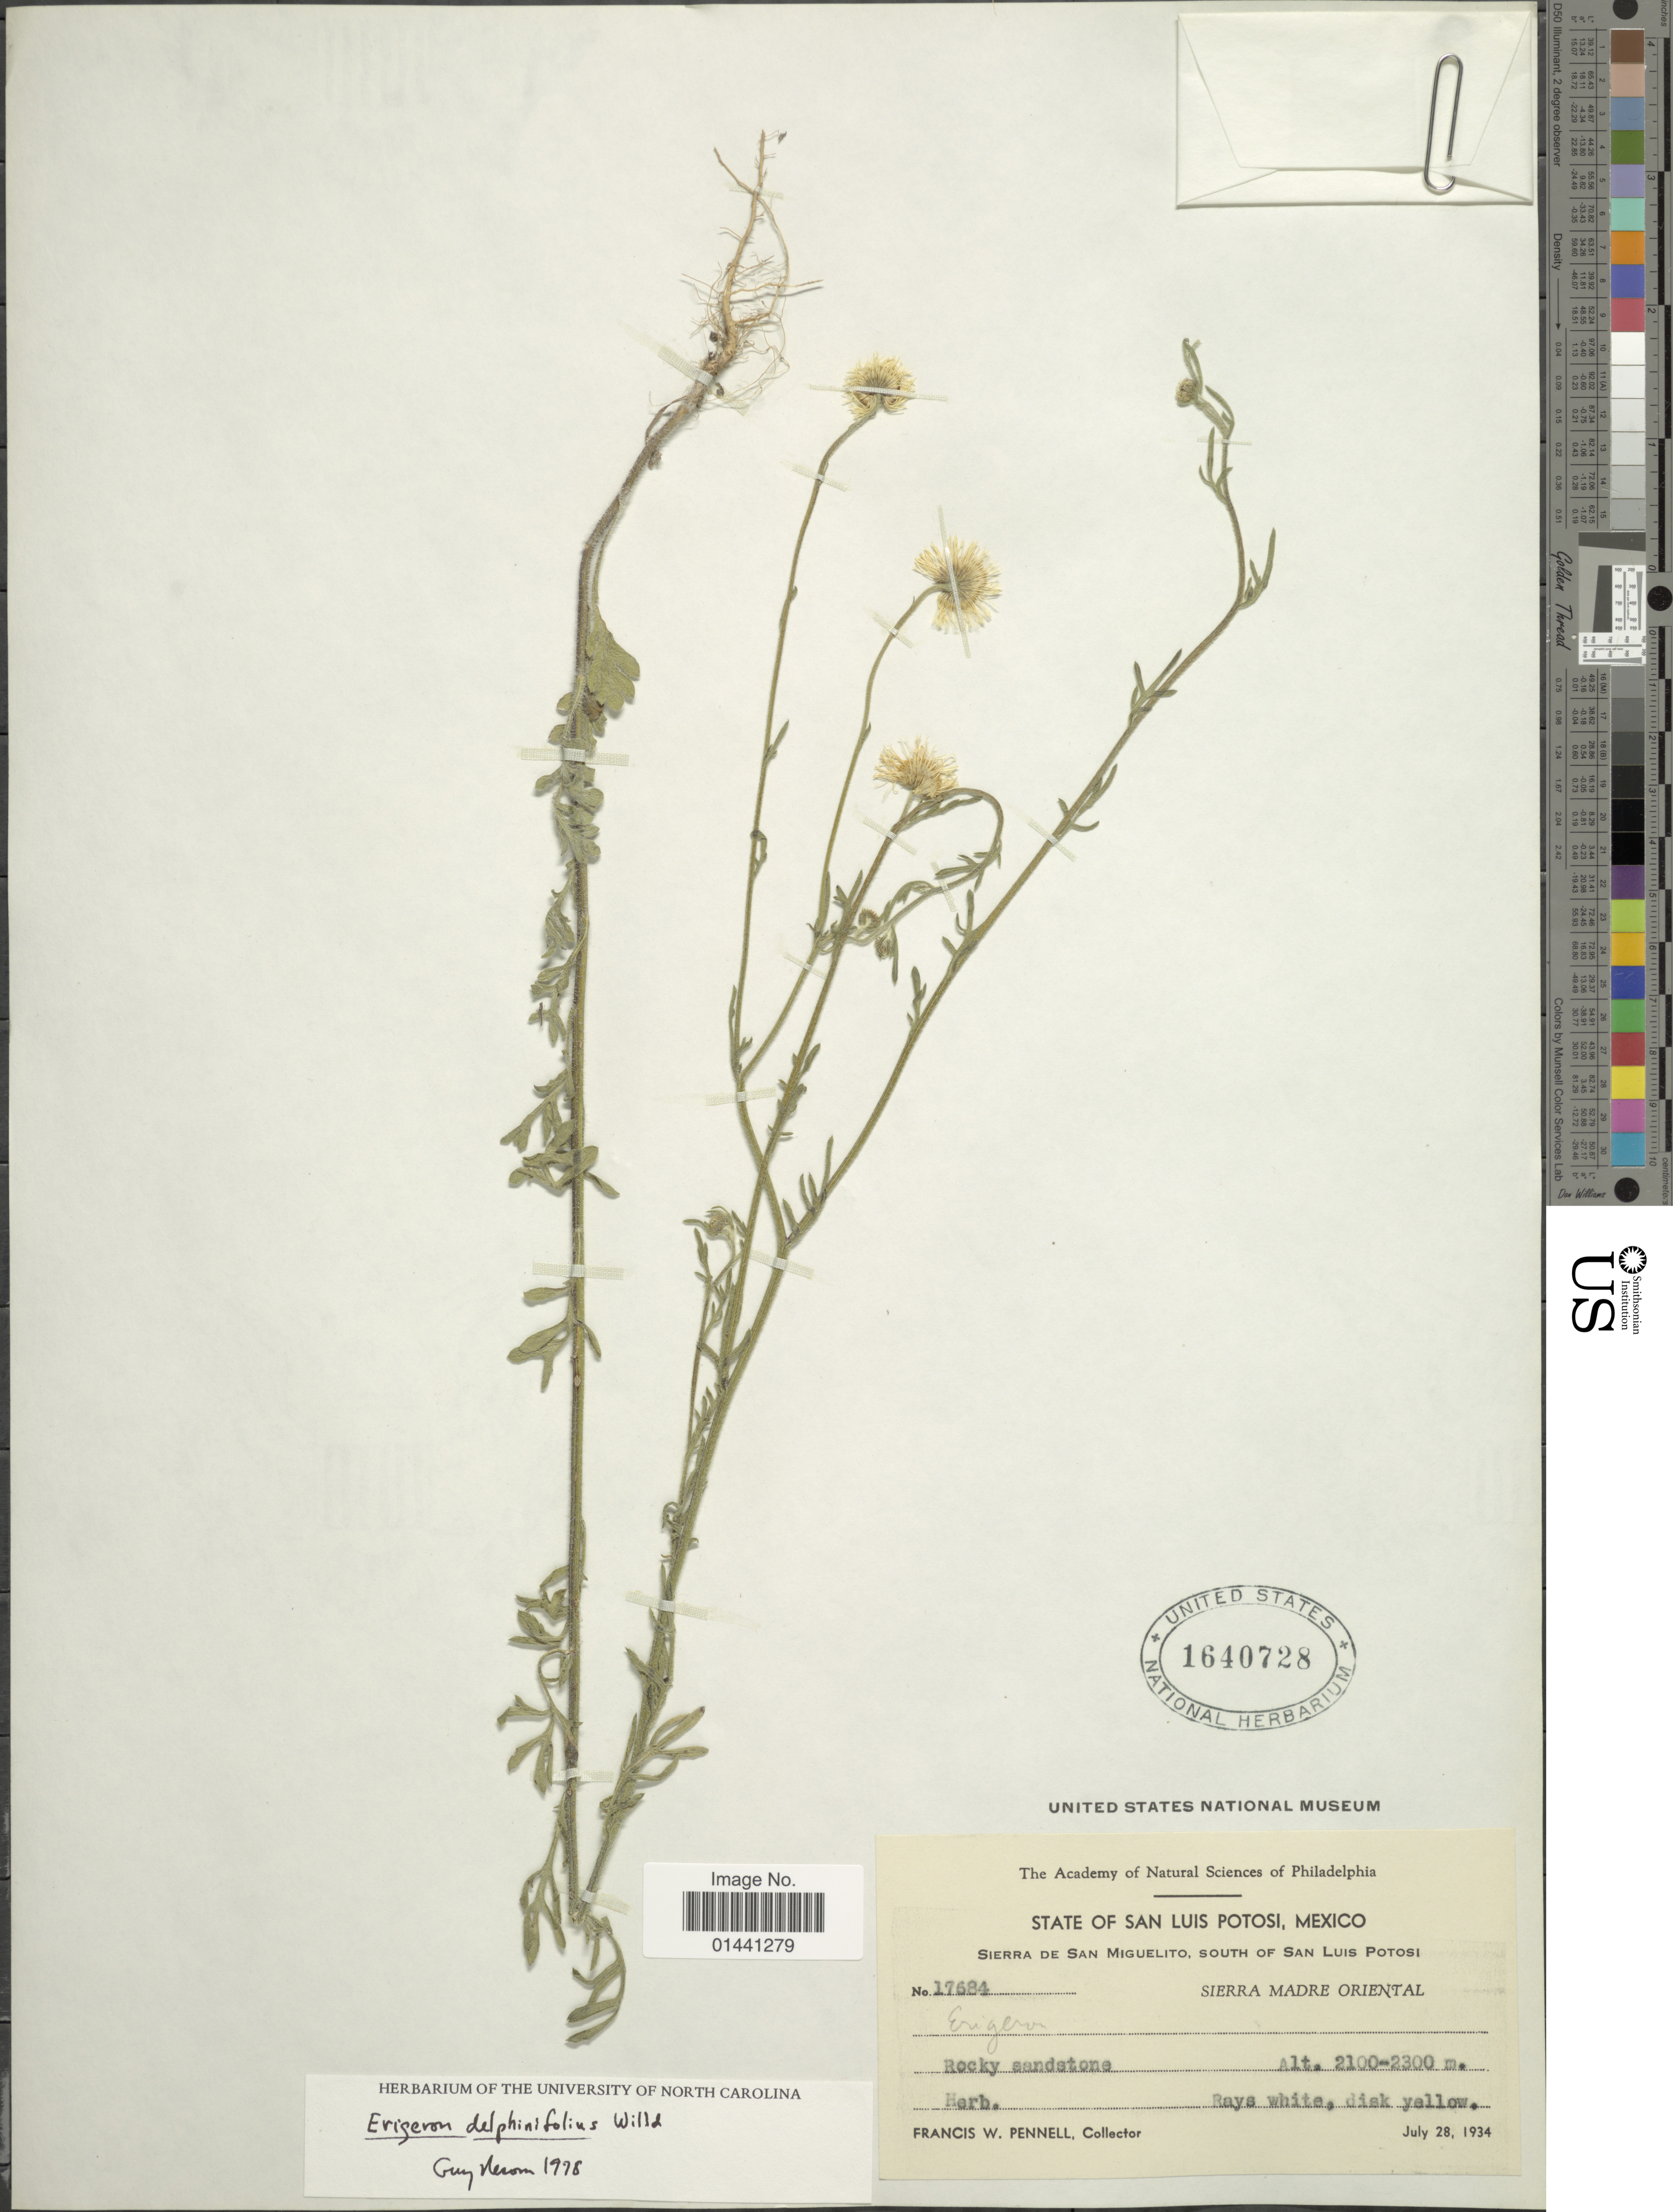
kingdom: Plantae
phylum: Tracheophyta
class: Magnoliopsida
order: Asterales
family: Asteraceae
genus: Erigeron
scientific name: Erigeron delphinifolius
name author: Willd.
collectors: F. W. Pennell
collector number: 17684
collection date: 1934-07-28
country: Mexico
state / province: San Luis Potosí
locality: Sierra de San Miguelito, Sierra Madre Oriental, rocky sandstone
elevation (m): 2100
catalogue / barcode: US 1640728